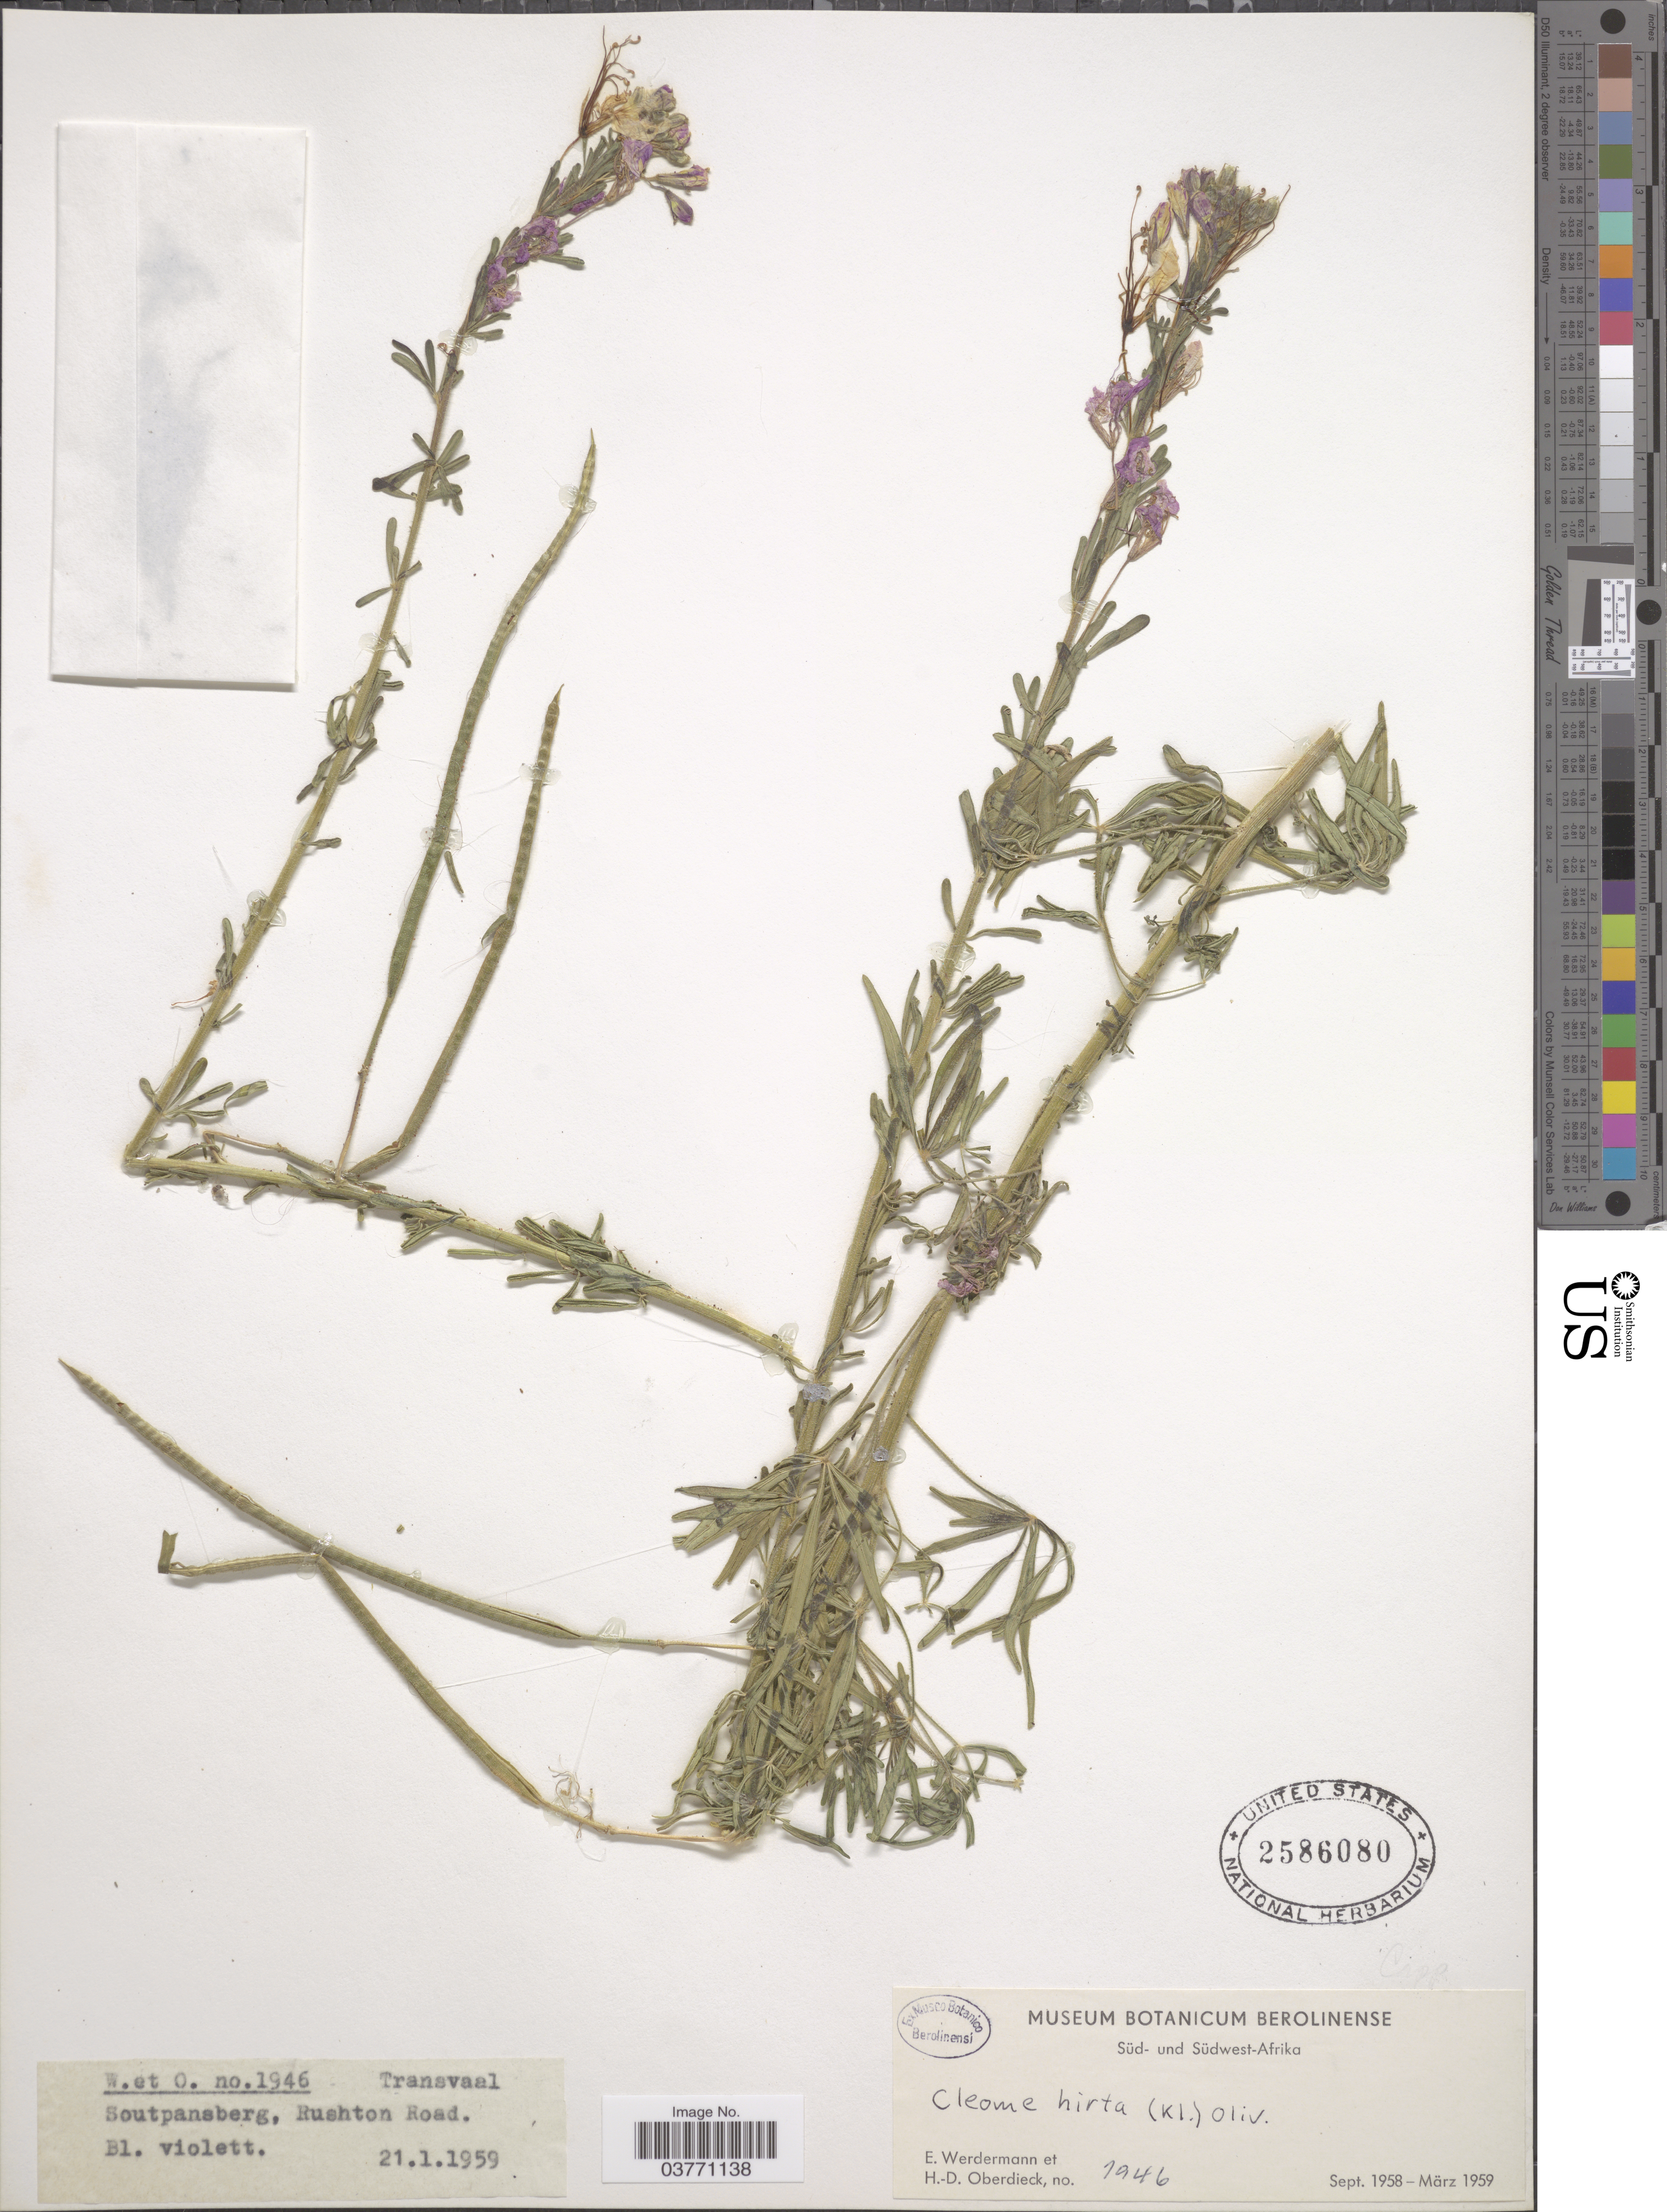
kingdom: Plantae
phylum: Tracheophyta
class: Magnoliopsida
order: Brassicales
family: Cleomaceae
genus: Sieruela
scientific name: Sieruela hirta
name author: (Klotzsch) Roalson & J.C. Hall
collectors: E. Werdermann & H. Oberdieck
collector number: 1946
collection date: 1959-01-21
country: Namibia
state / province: Limpopo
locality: Transvaal. Soutpansberg, Rushton Road.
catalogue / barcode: US 2586080